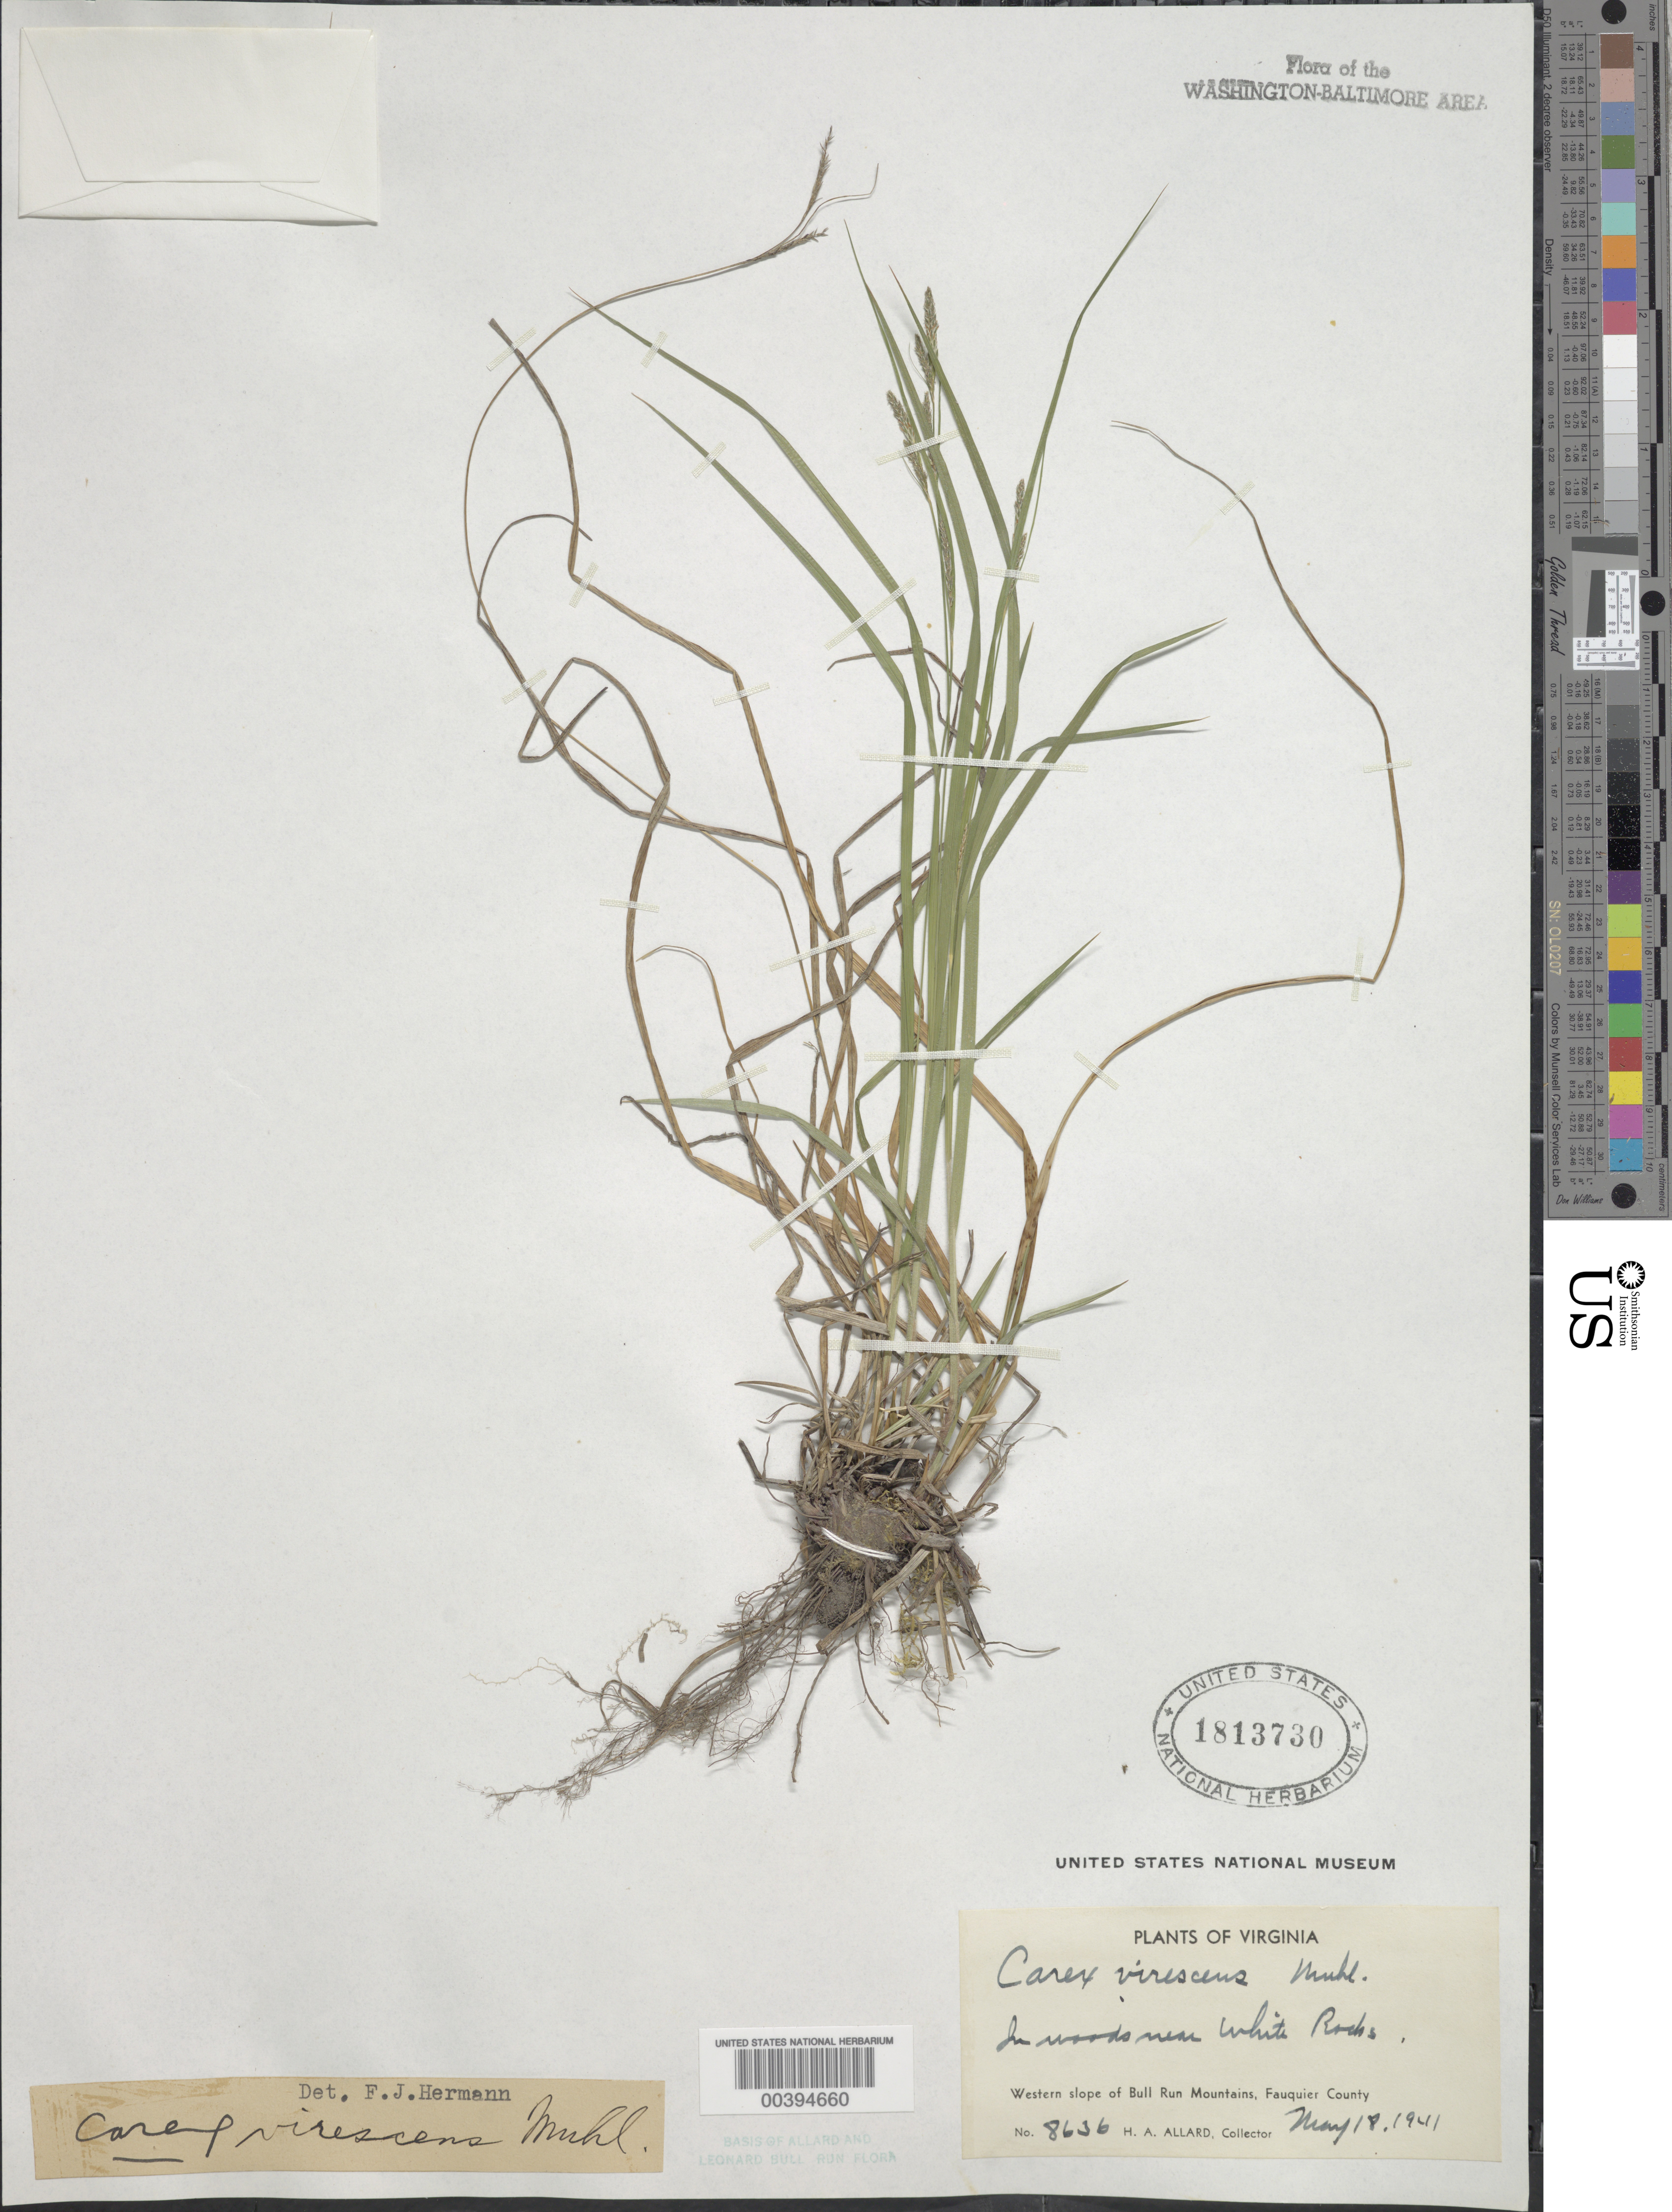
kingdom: Plantae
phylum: Tracheophyta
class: Liliopsida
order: Poales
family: Cyperaceae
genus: Carex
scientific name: Carex virescens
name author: Muhl. ex Willd.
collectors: H. A. Allard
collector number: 8636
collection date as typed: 18 May 1941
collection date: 1941-05-18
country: United States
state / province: Virginia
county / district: Fauquier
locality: White Rocks vicinity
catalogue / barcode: US 1813730